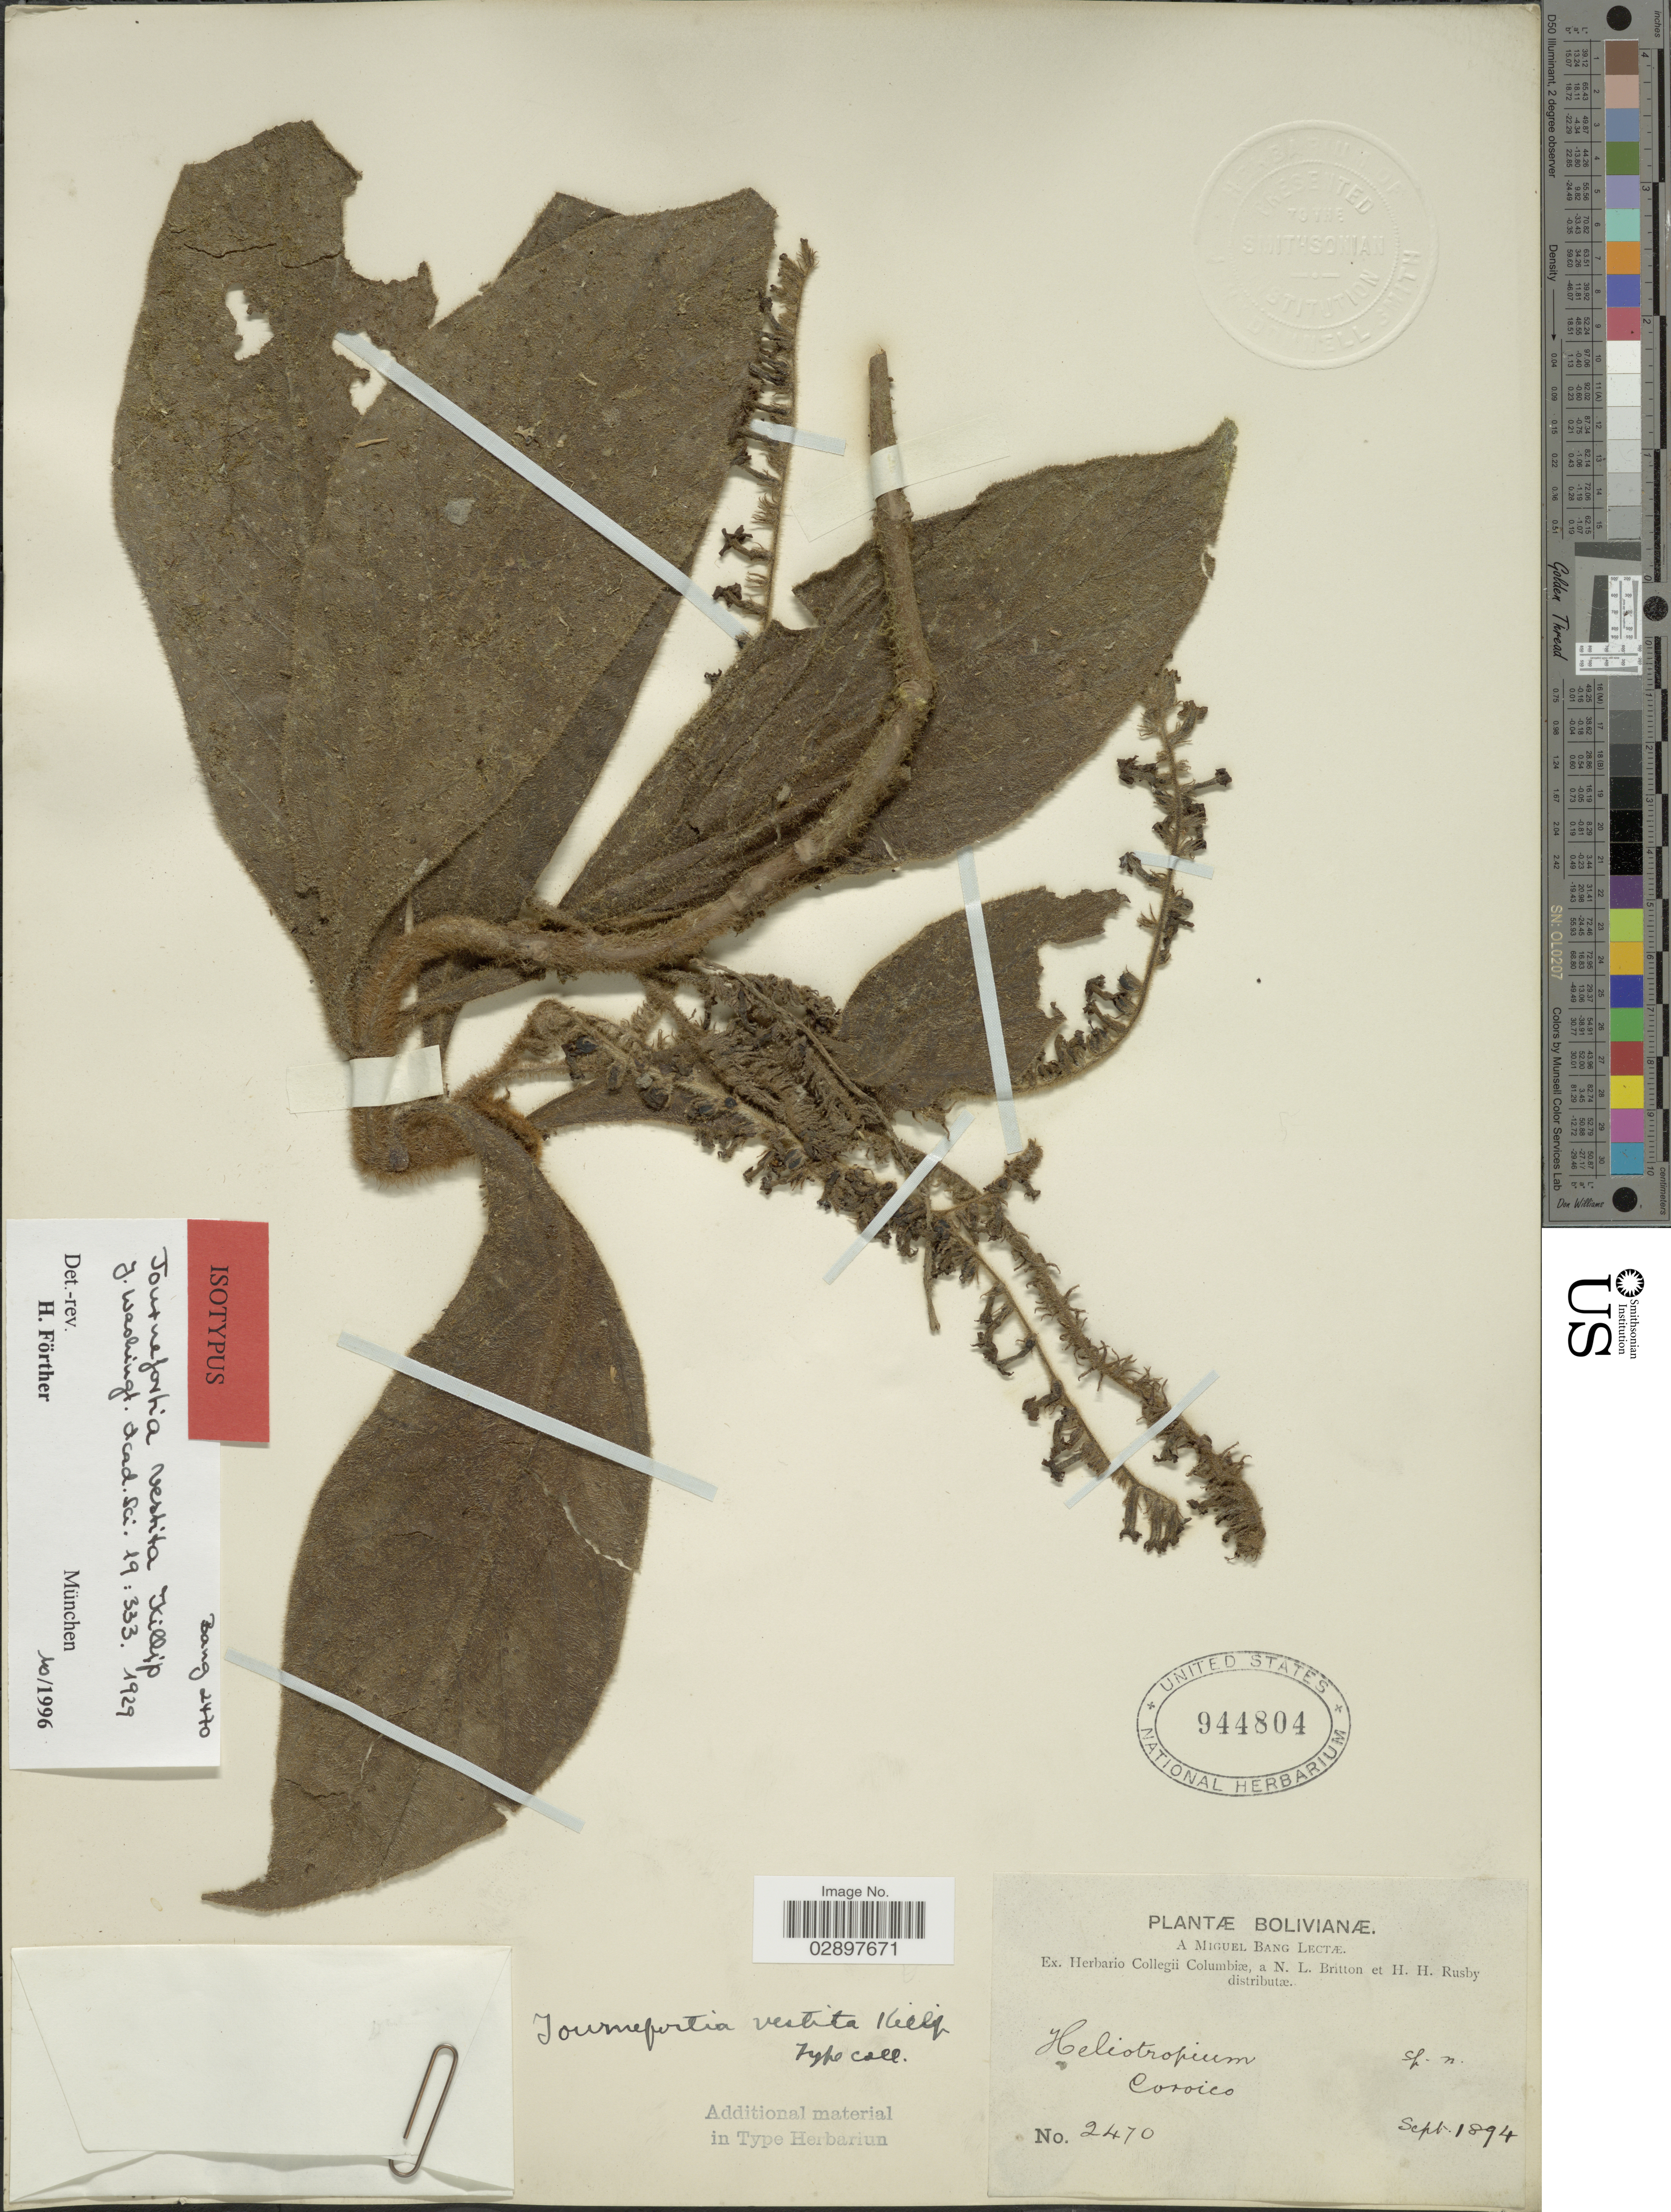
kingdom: Plantae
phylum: Tracheophyta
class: Magnoliopsida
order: Boraginales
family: Heliotropiaceae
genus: Tournefortia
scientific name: Tournefortia vestita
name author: Killip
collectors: M. Bang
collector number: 2470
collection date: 1894-09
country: Bolivia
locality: Coroico.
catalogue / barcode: US 944804